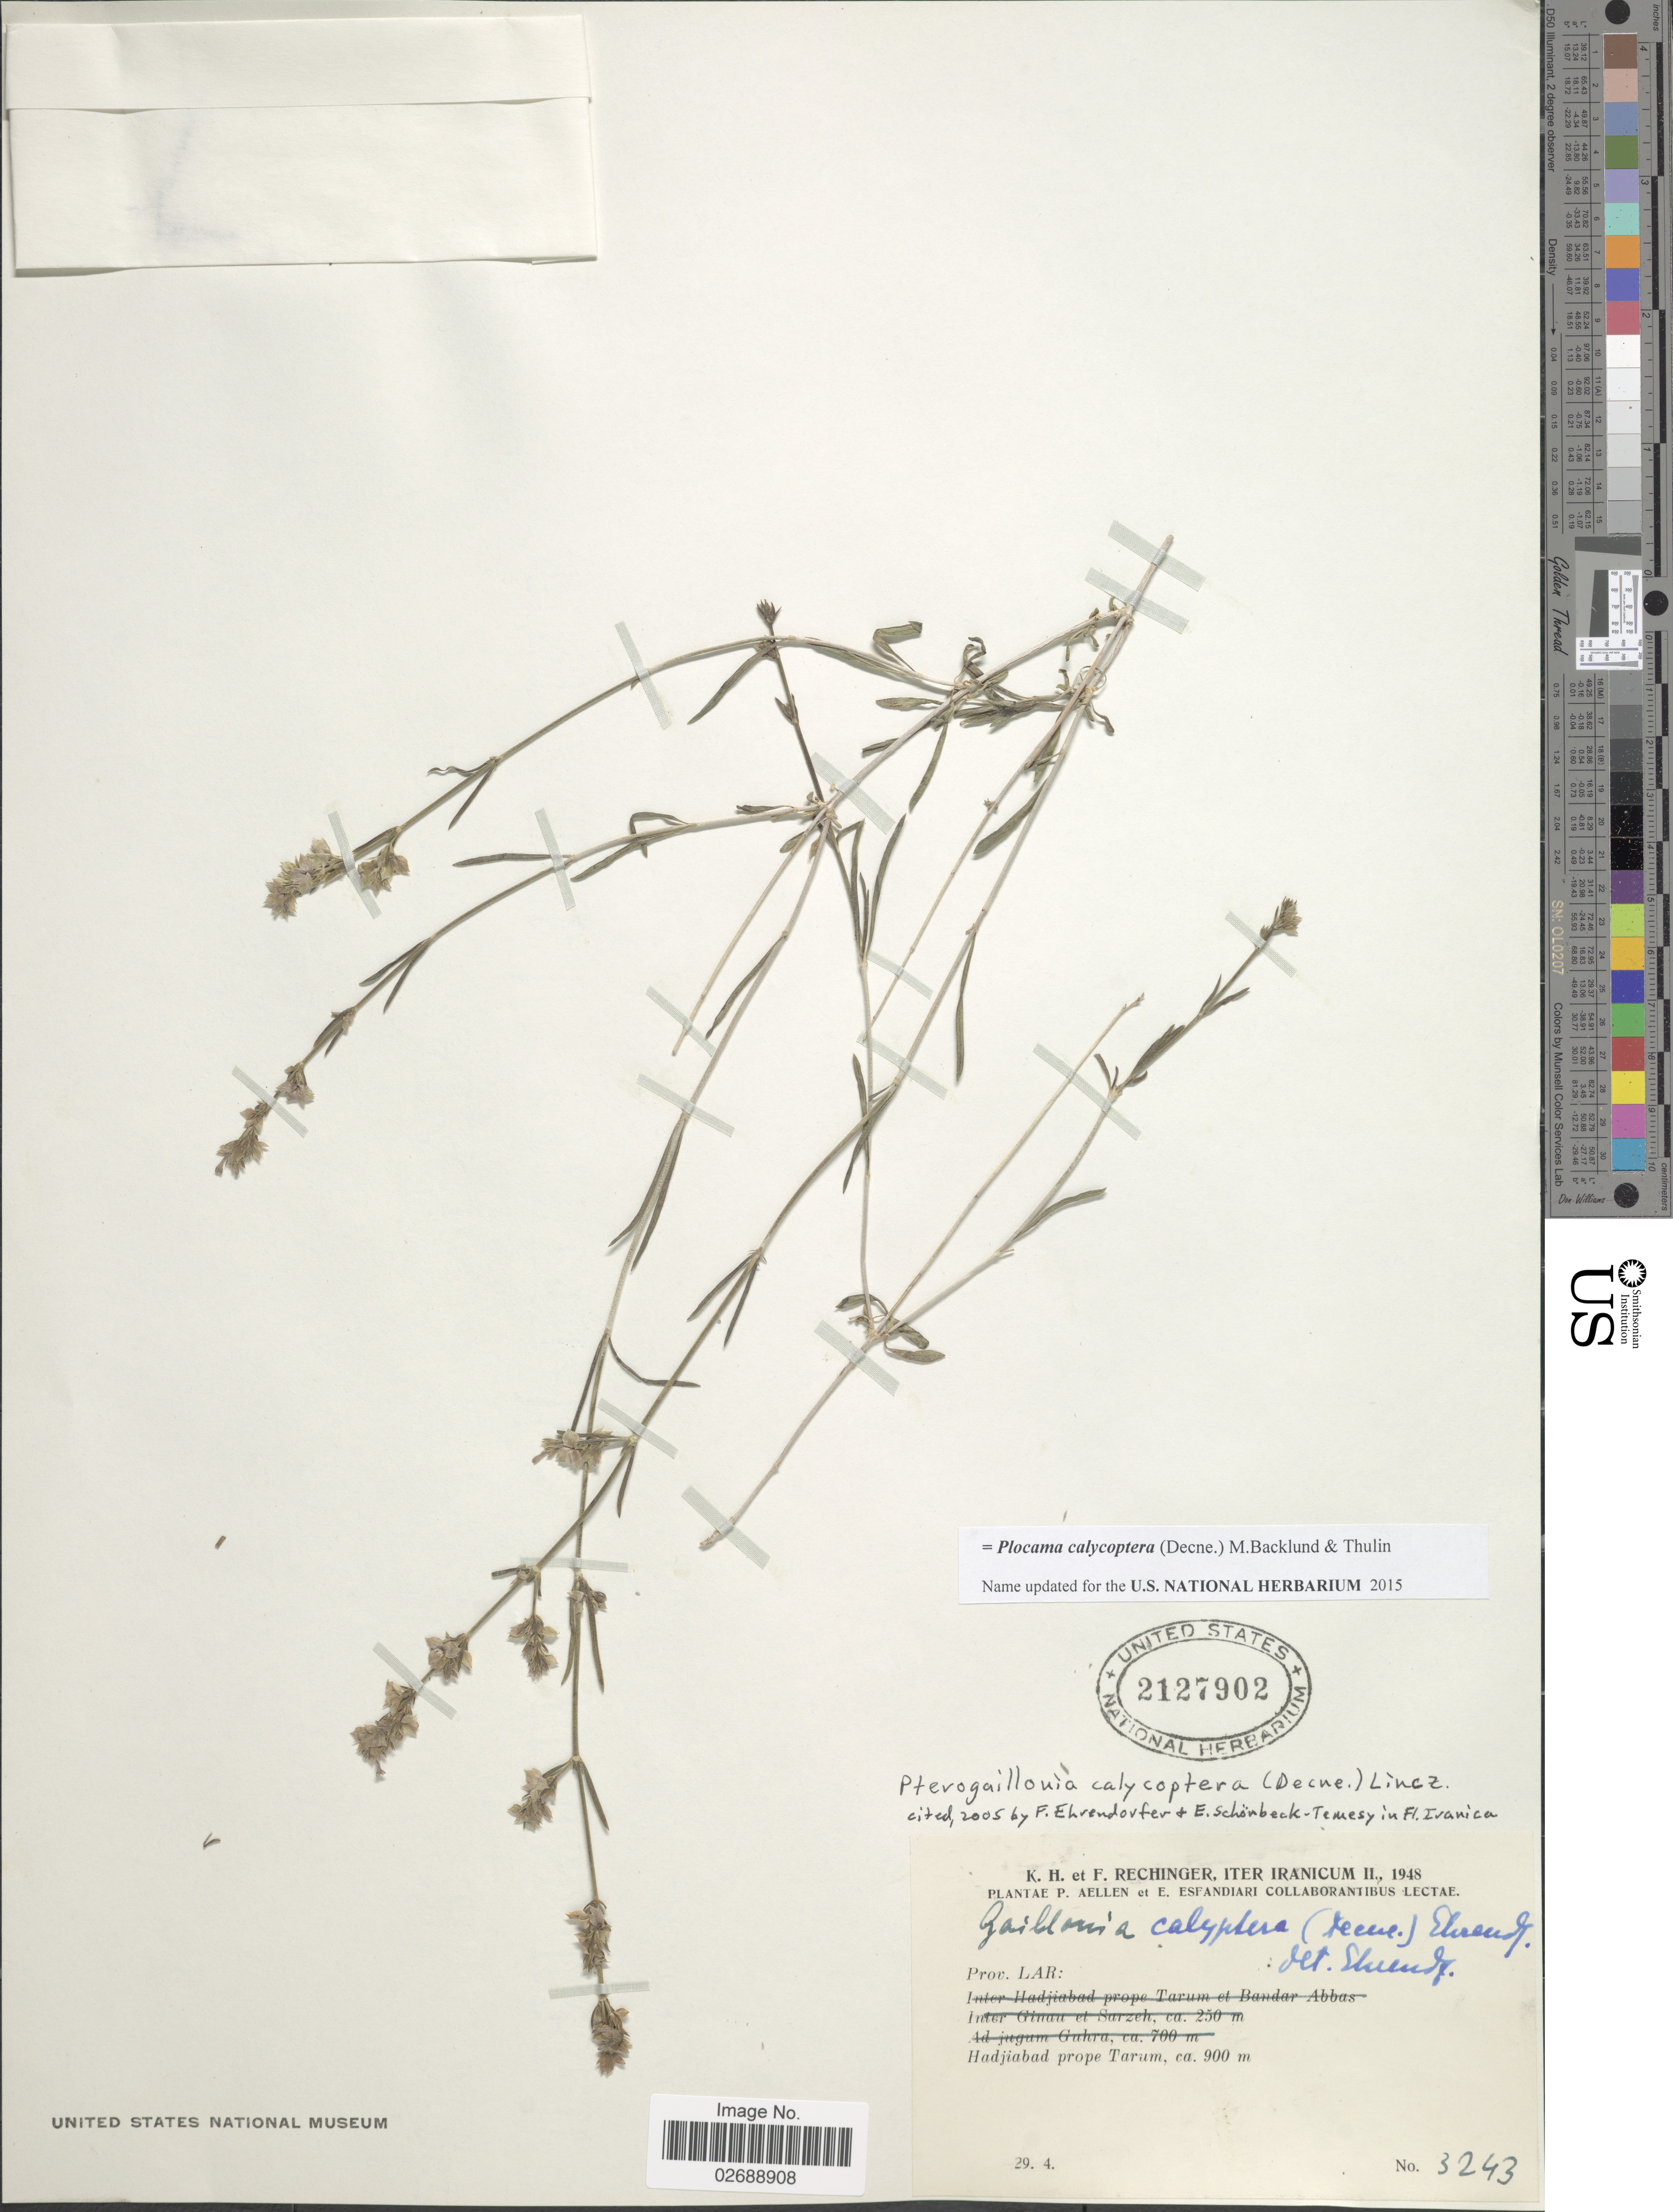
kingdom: Plantae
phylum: Tracheophyta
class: Magnoliopsida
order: Gentianales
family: Rubiaceae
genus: Plocama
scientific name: Plocama calycoptera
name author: (Decne.) M.Backlund & Thulin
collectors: K. H. Rechinger & F. Rechinger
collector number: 3243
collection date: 1948-04-29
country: Iran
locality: Iter Iranicum. Prov. Lar. Hadjiabad prope Tarum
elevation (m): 900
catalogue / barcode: US 2127902